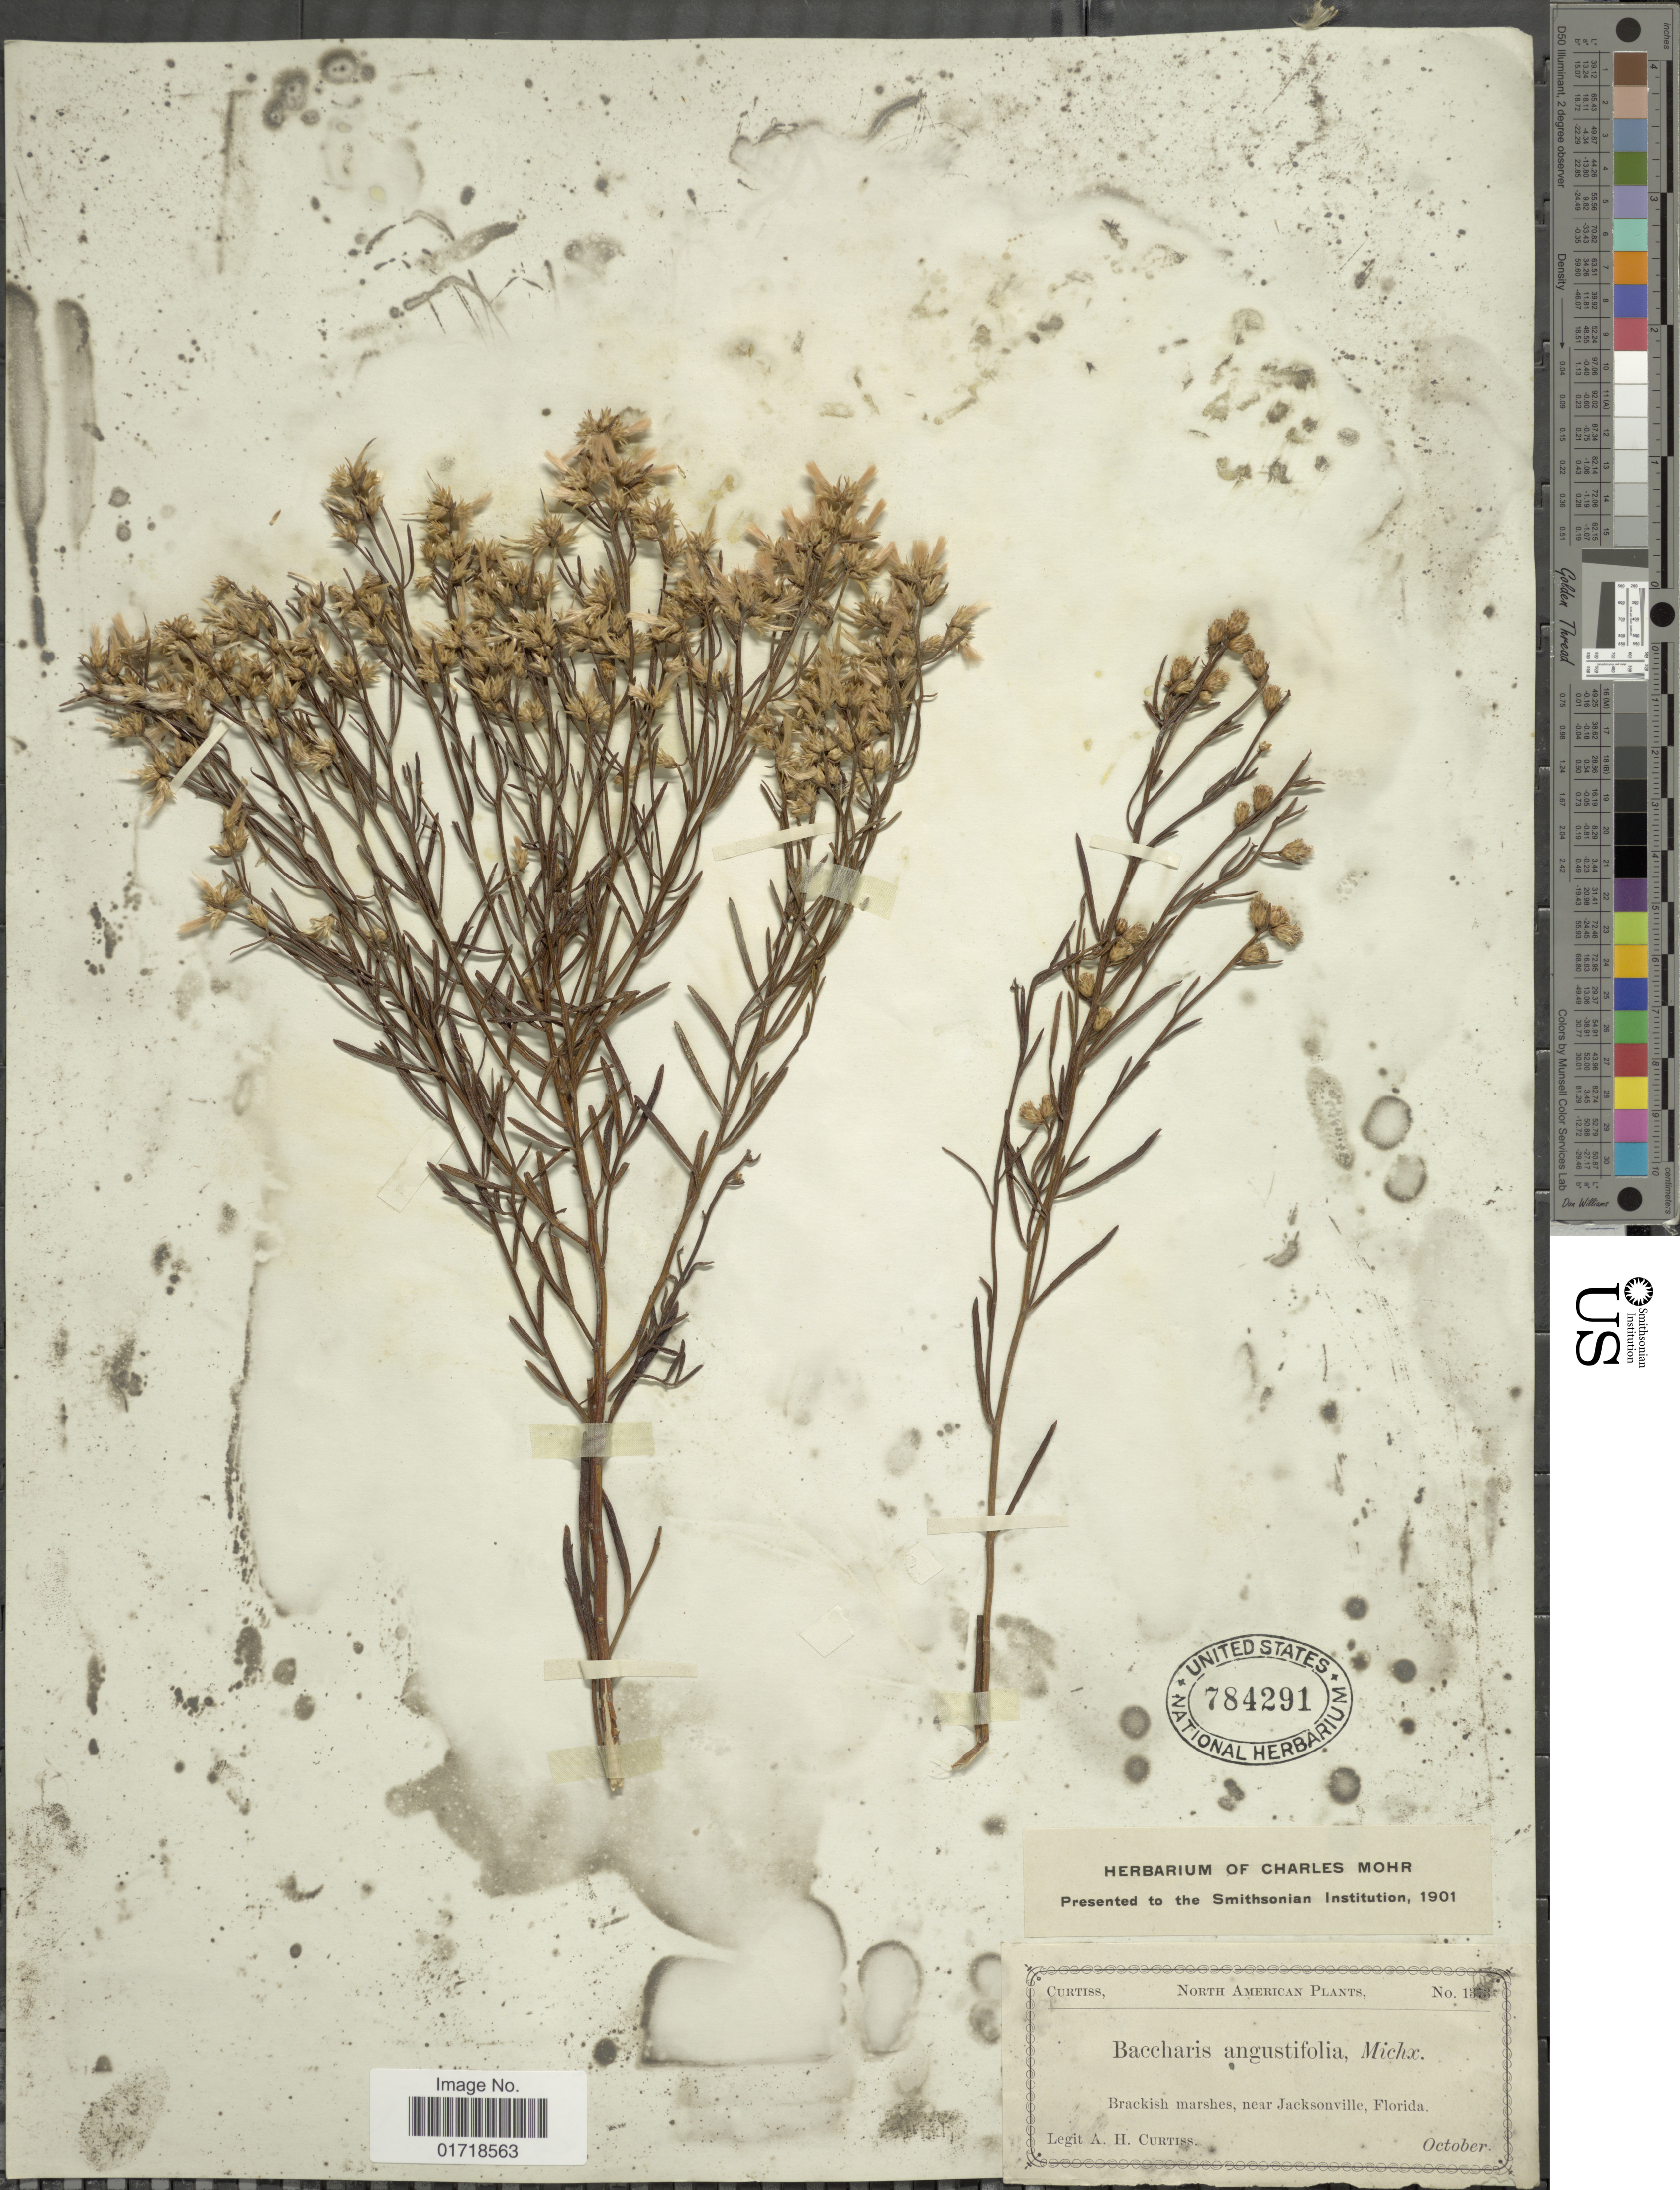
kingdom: Plantae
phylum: Tracheophyta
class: Magnoliopsida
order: Asterales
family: Asteraceae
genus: Baccharis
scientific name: Baccharis angustifolia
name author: Michx.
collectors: A. H. Curtiss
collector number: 1373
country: United States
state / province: Florida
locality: Brackish Marshes, near Jacksonville.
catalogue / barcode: US 784291